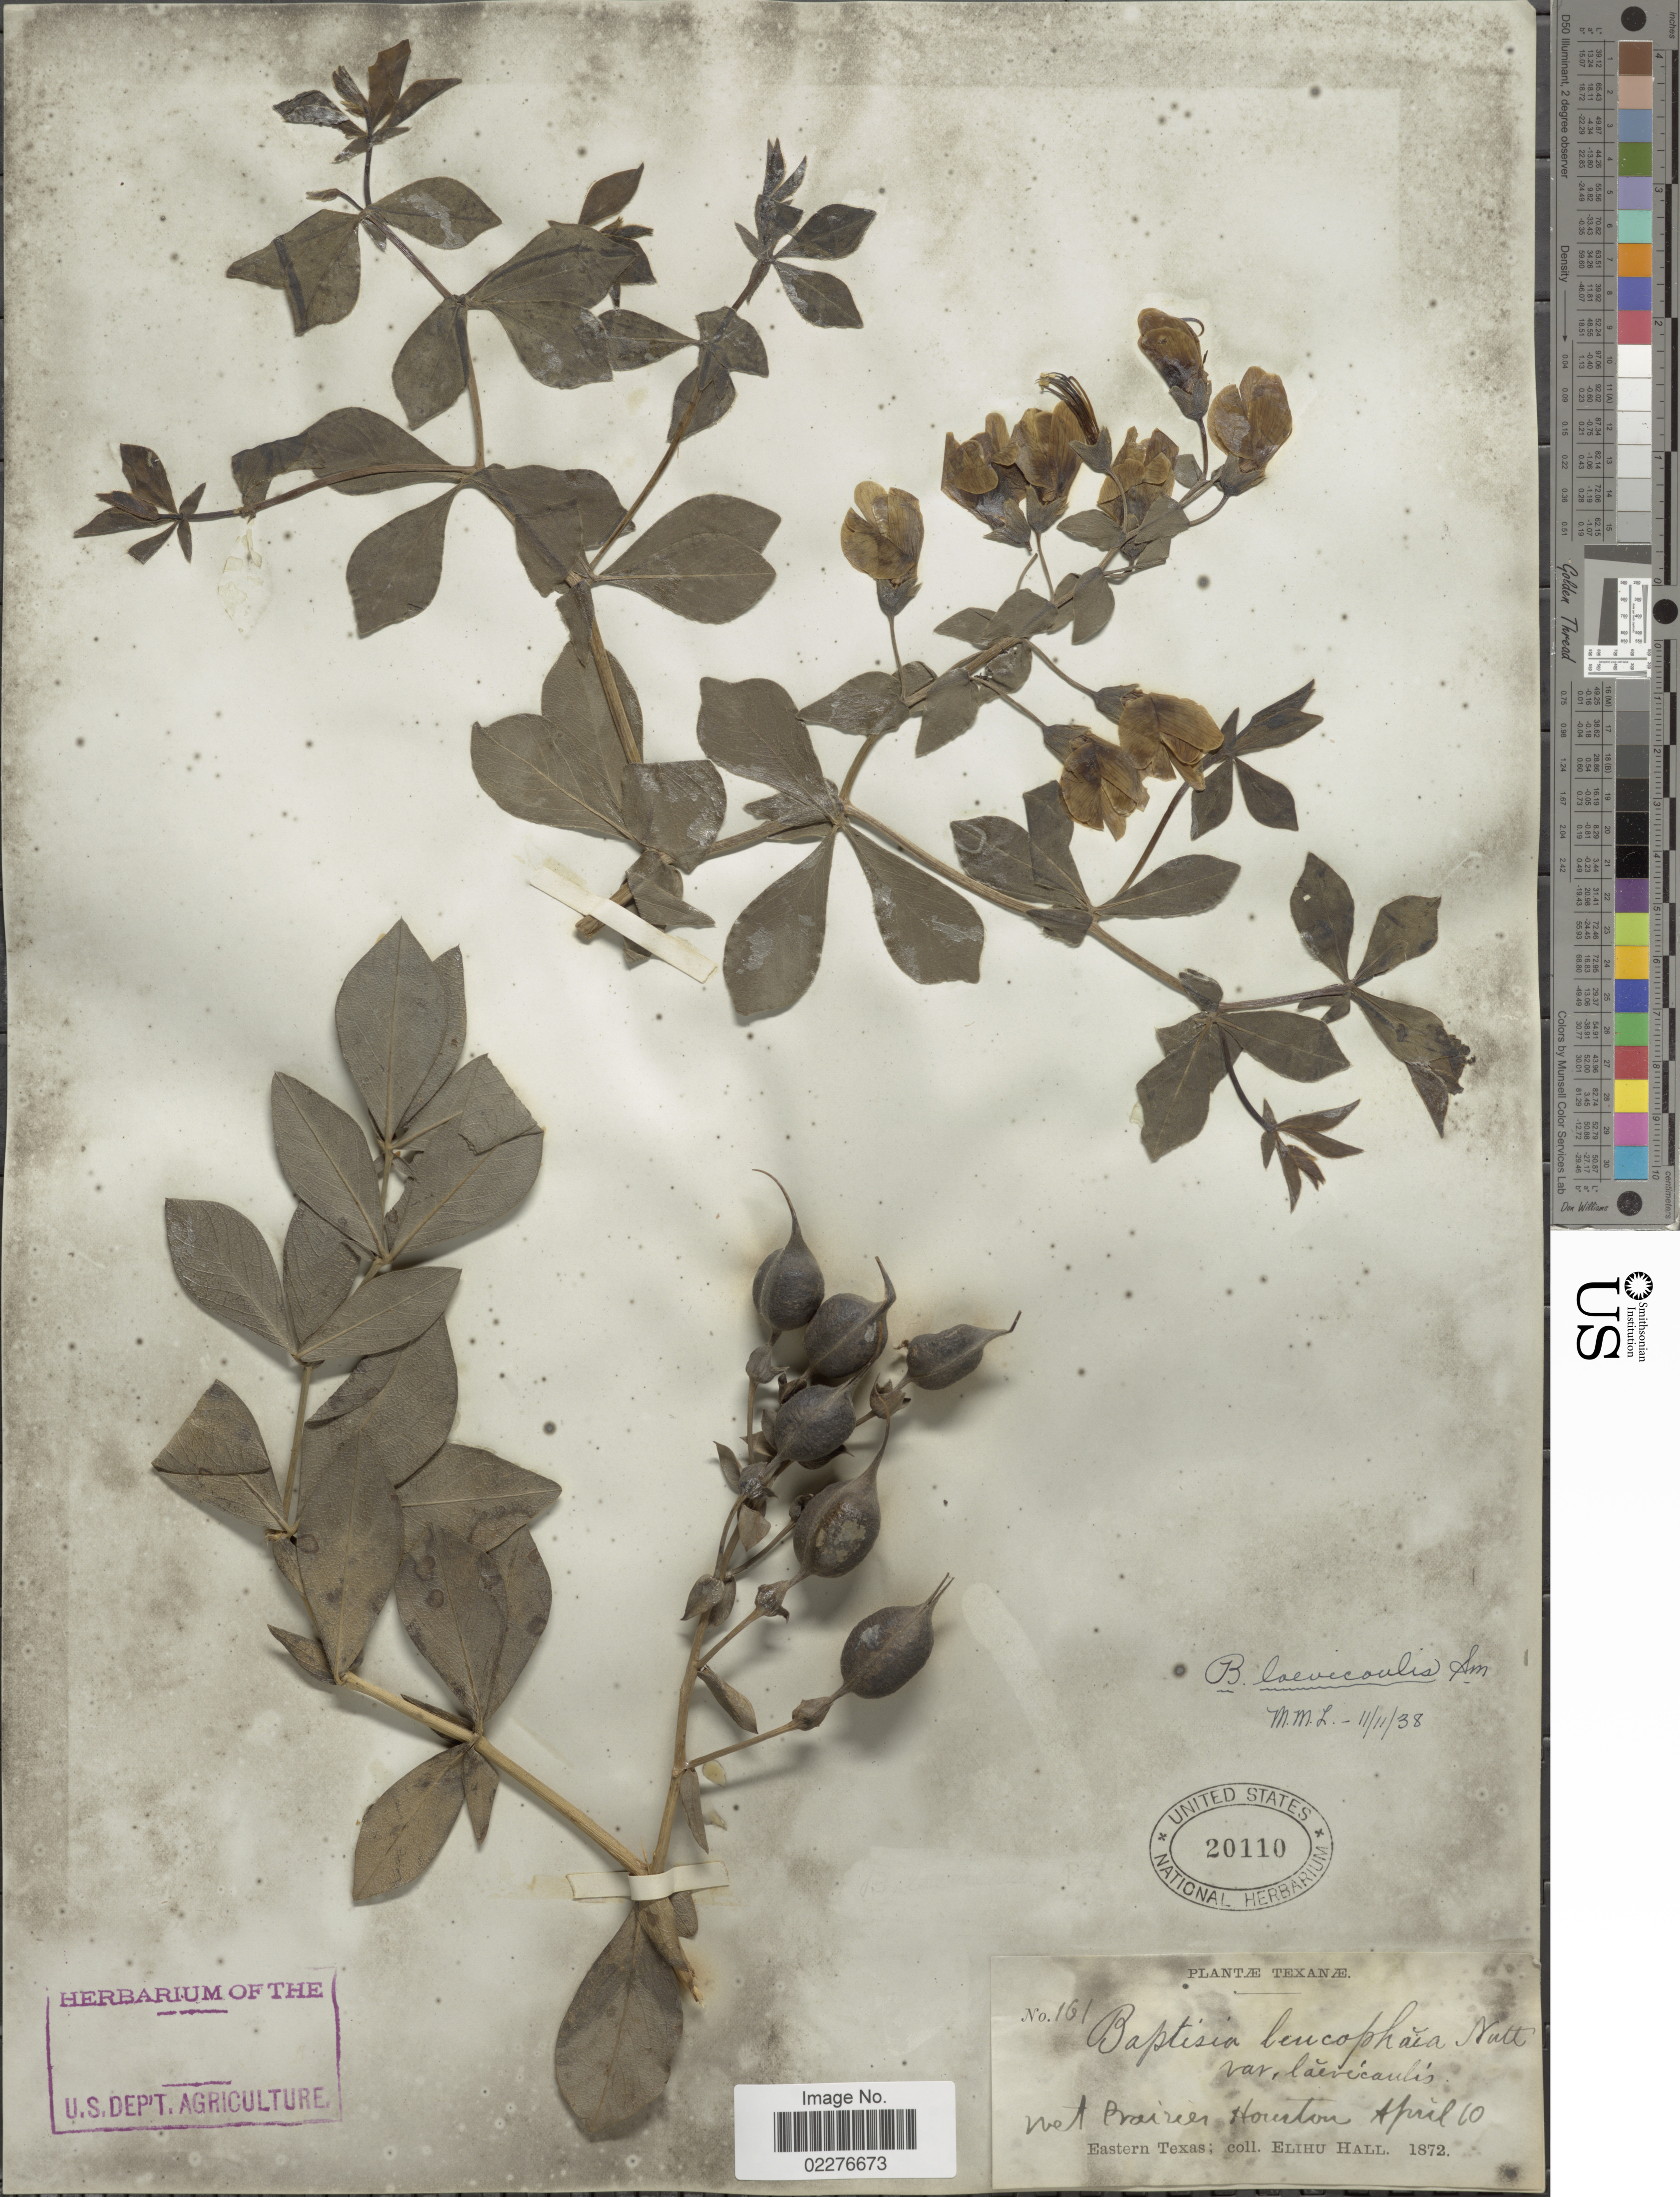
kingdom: Plantae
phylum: Tracheophyta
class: Magnoliopsida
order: Fabales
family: Fabaceae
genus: Baptisia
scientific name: Baptisia laevicaulis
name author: (Canby) Small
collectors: E. Hall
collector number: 161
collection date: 1872-04-10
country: United States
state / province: Texas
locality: Wet Prairies Houston, Eastern Texas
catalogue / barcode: US 20110